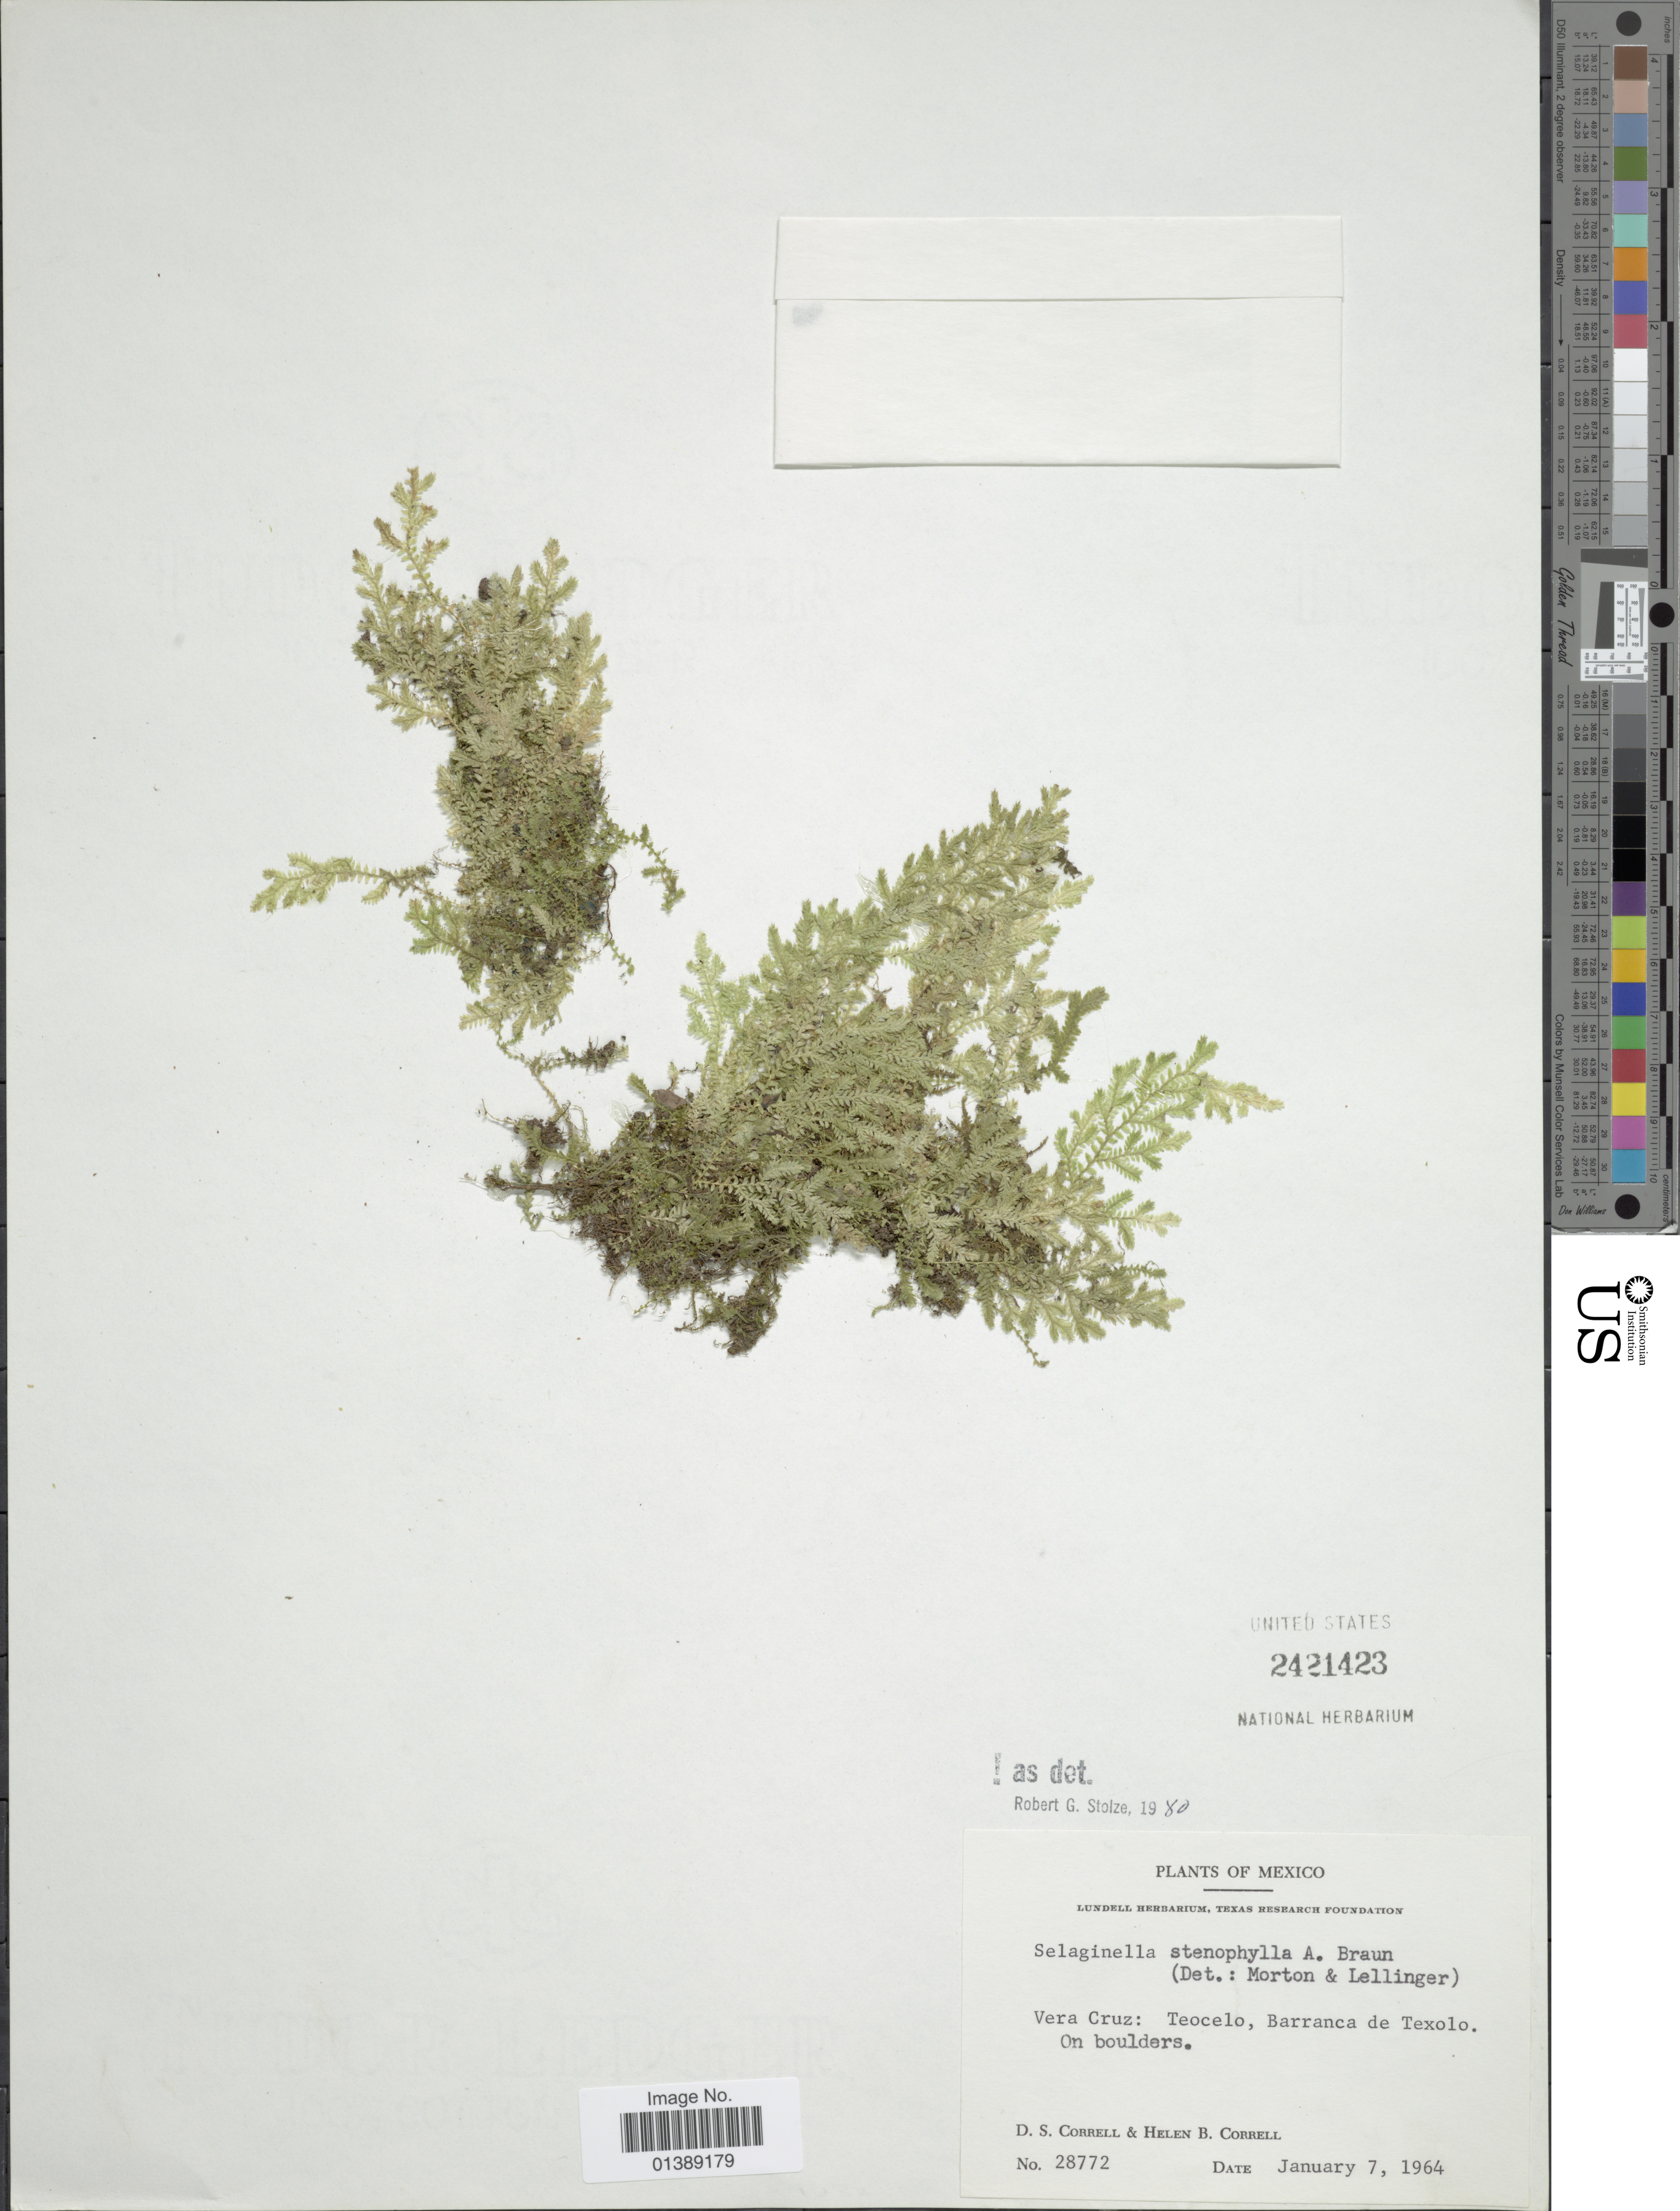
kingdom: Plantae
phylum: Tracheophyta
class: Lycopodiopsida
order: Selaginellales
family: Selaginellaceae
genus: Selaginella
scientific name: Selaginella stenophylla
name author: A. Braun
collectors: D. S. Correll & H. Correll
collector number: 28772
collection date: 1964-01-07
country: Mexico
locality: Vera Cruz: Teocolo, barranca de Texolo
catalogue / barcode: US 2421423